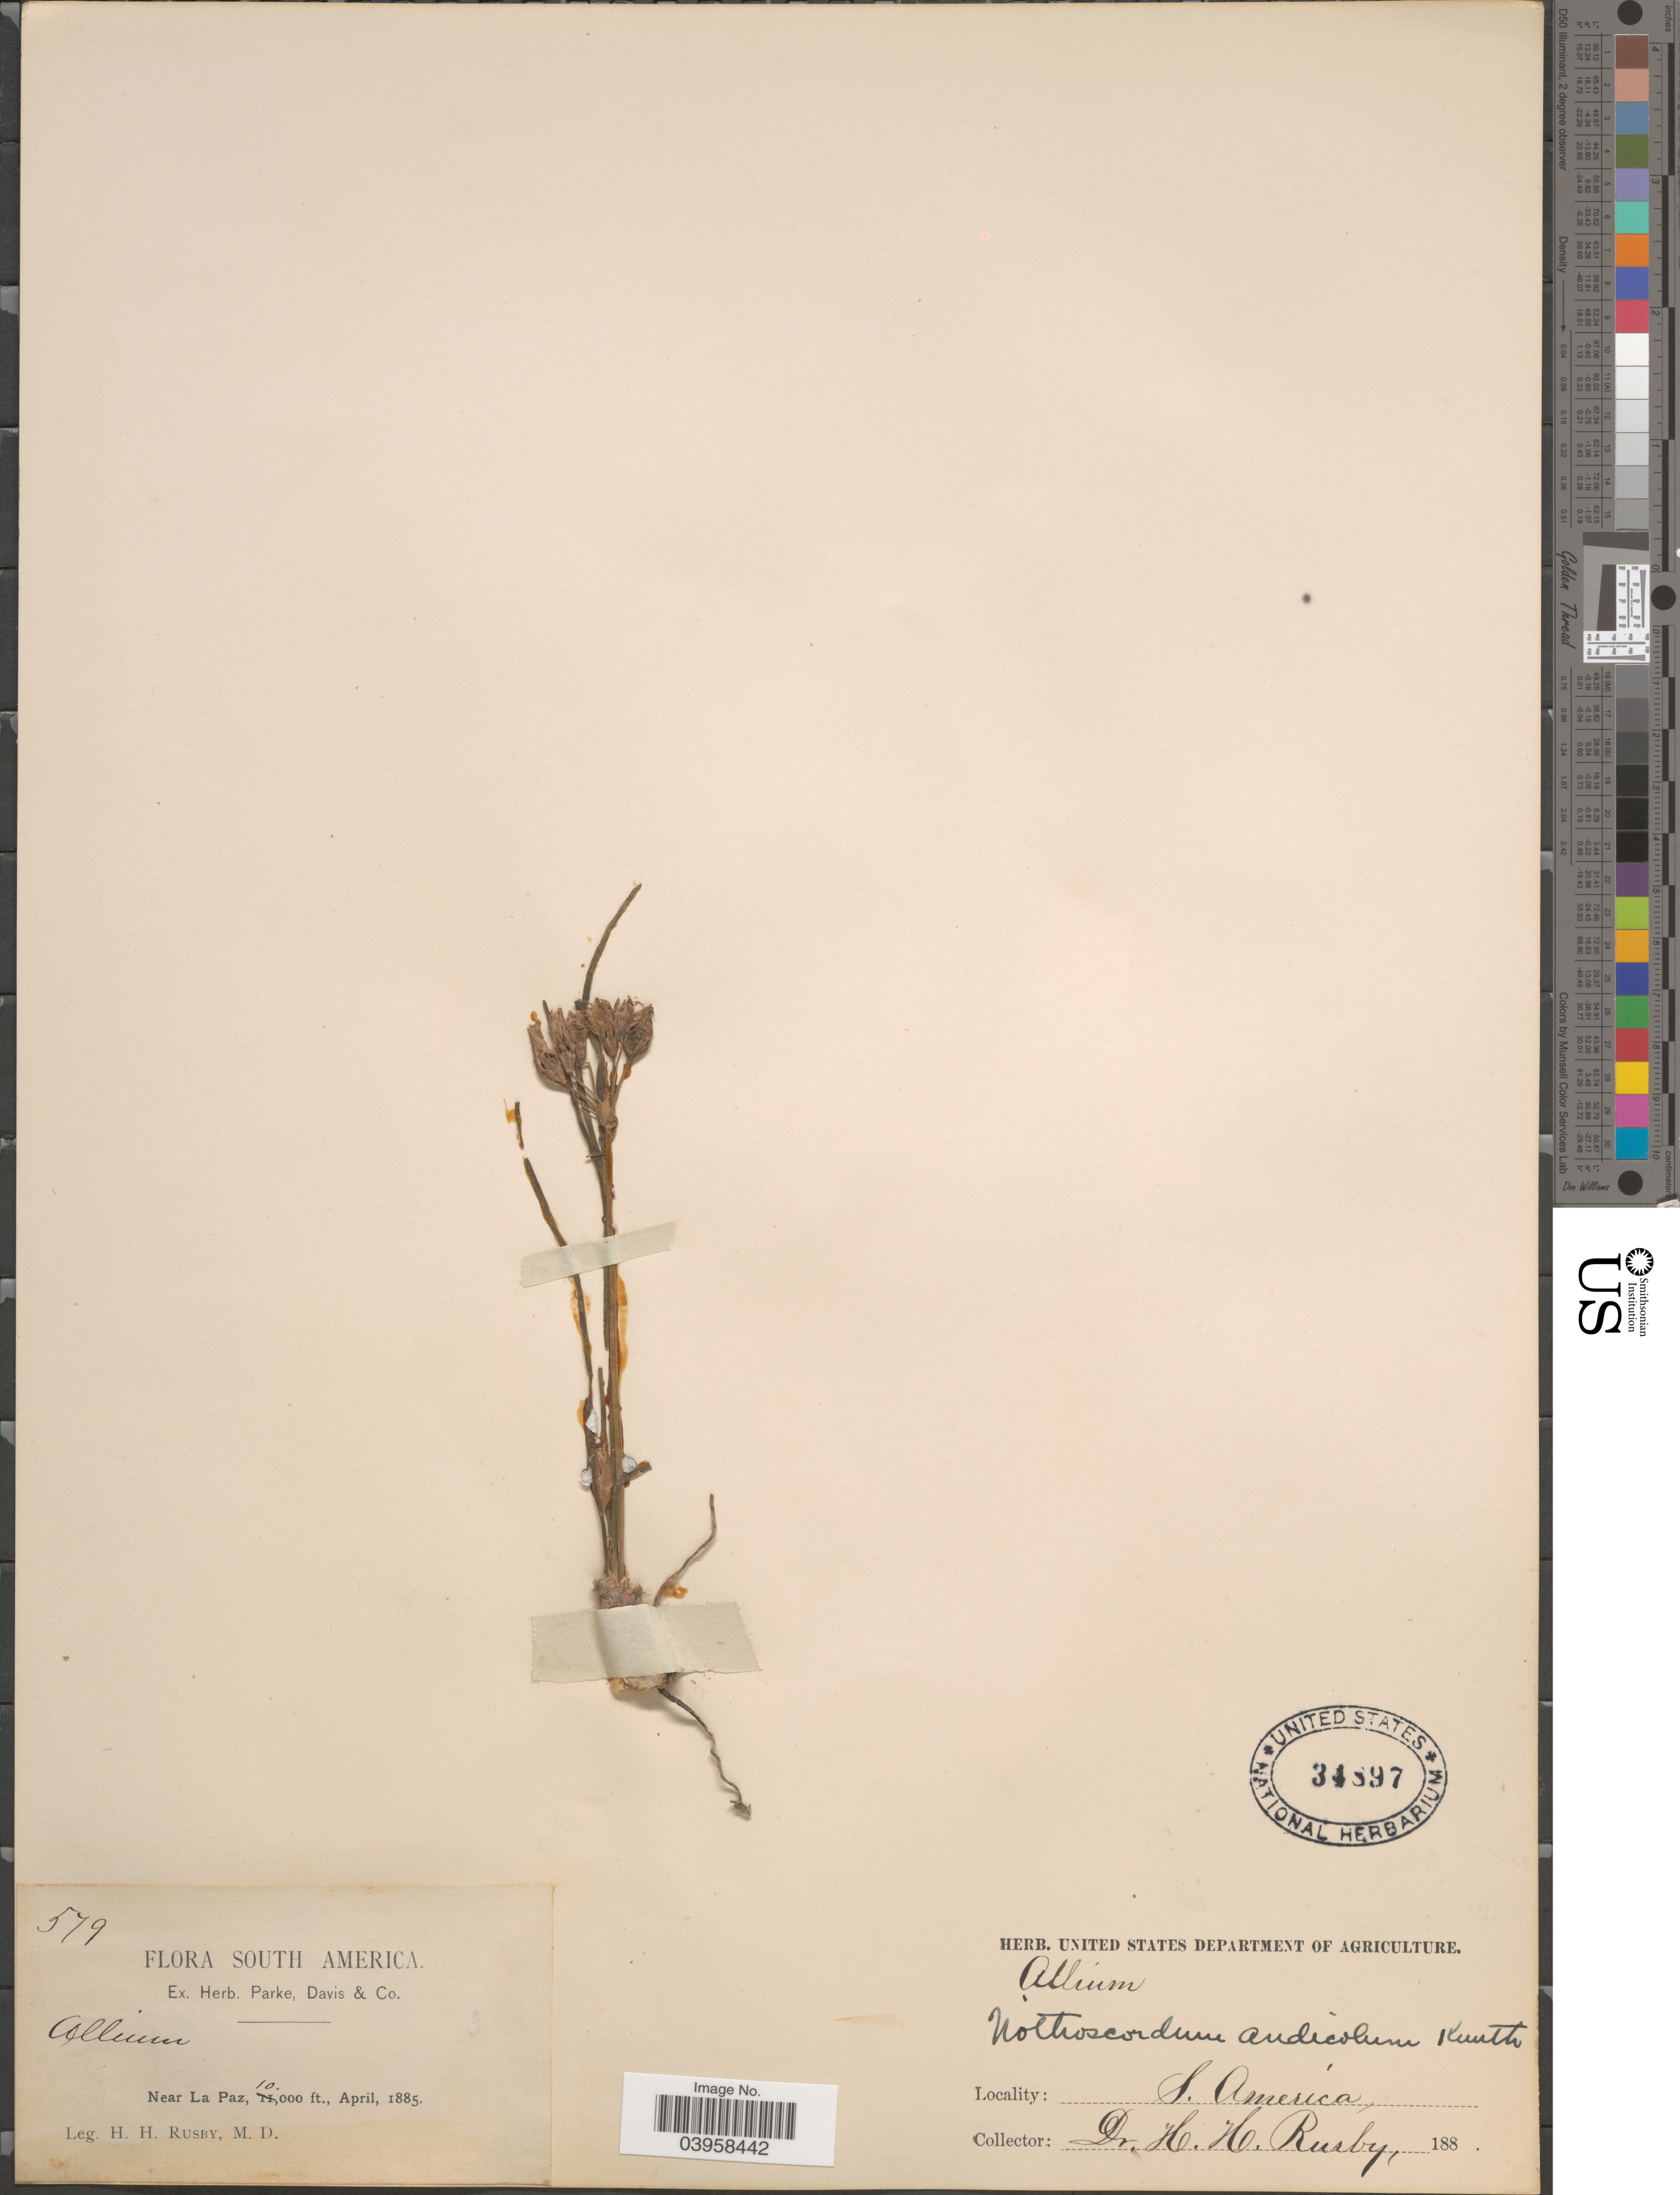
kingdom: Plantae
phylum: Tracheophyta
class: Liliopsida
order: Asparagales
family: Amaryllidaceae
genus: Nothoscordum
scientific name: Nothoscordum andicola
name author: Kunth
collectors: H. H. Rusby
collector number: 579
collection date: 1885-04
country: Bolivia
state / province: La Paz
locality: Near La Paz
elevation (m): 3048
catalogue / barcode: US 34897